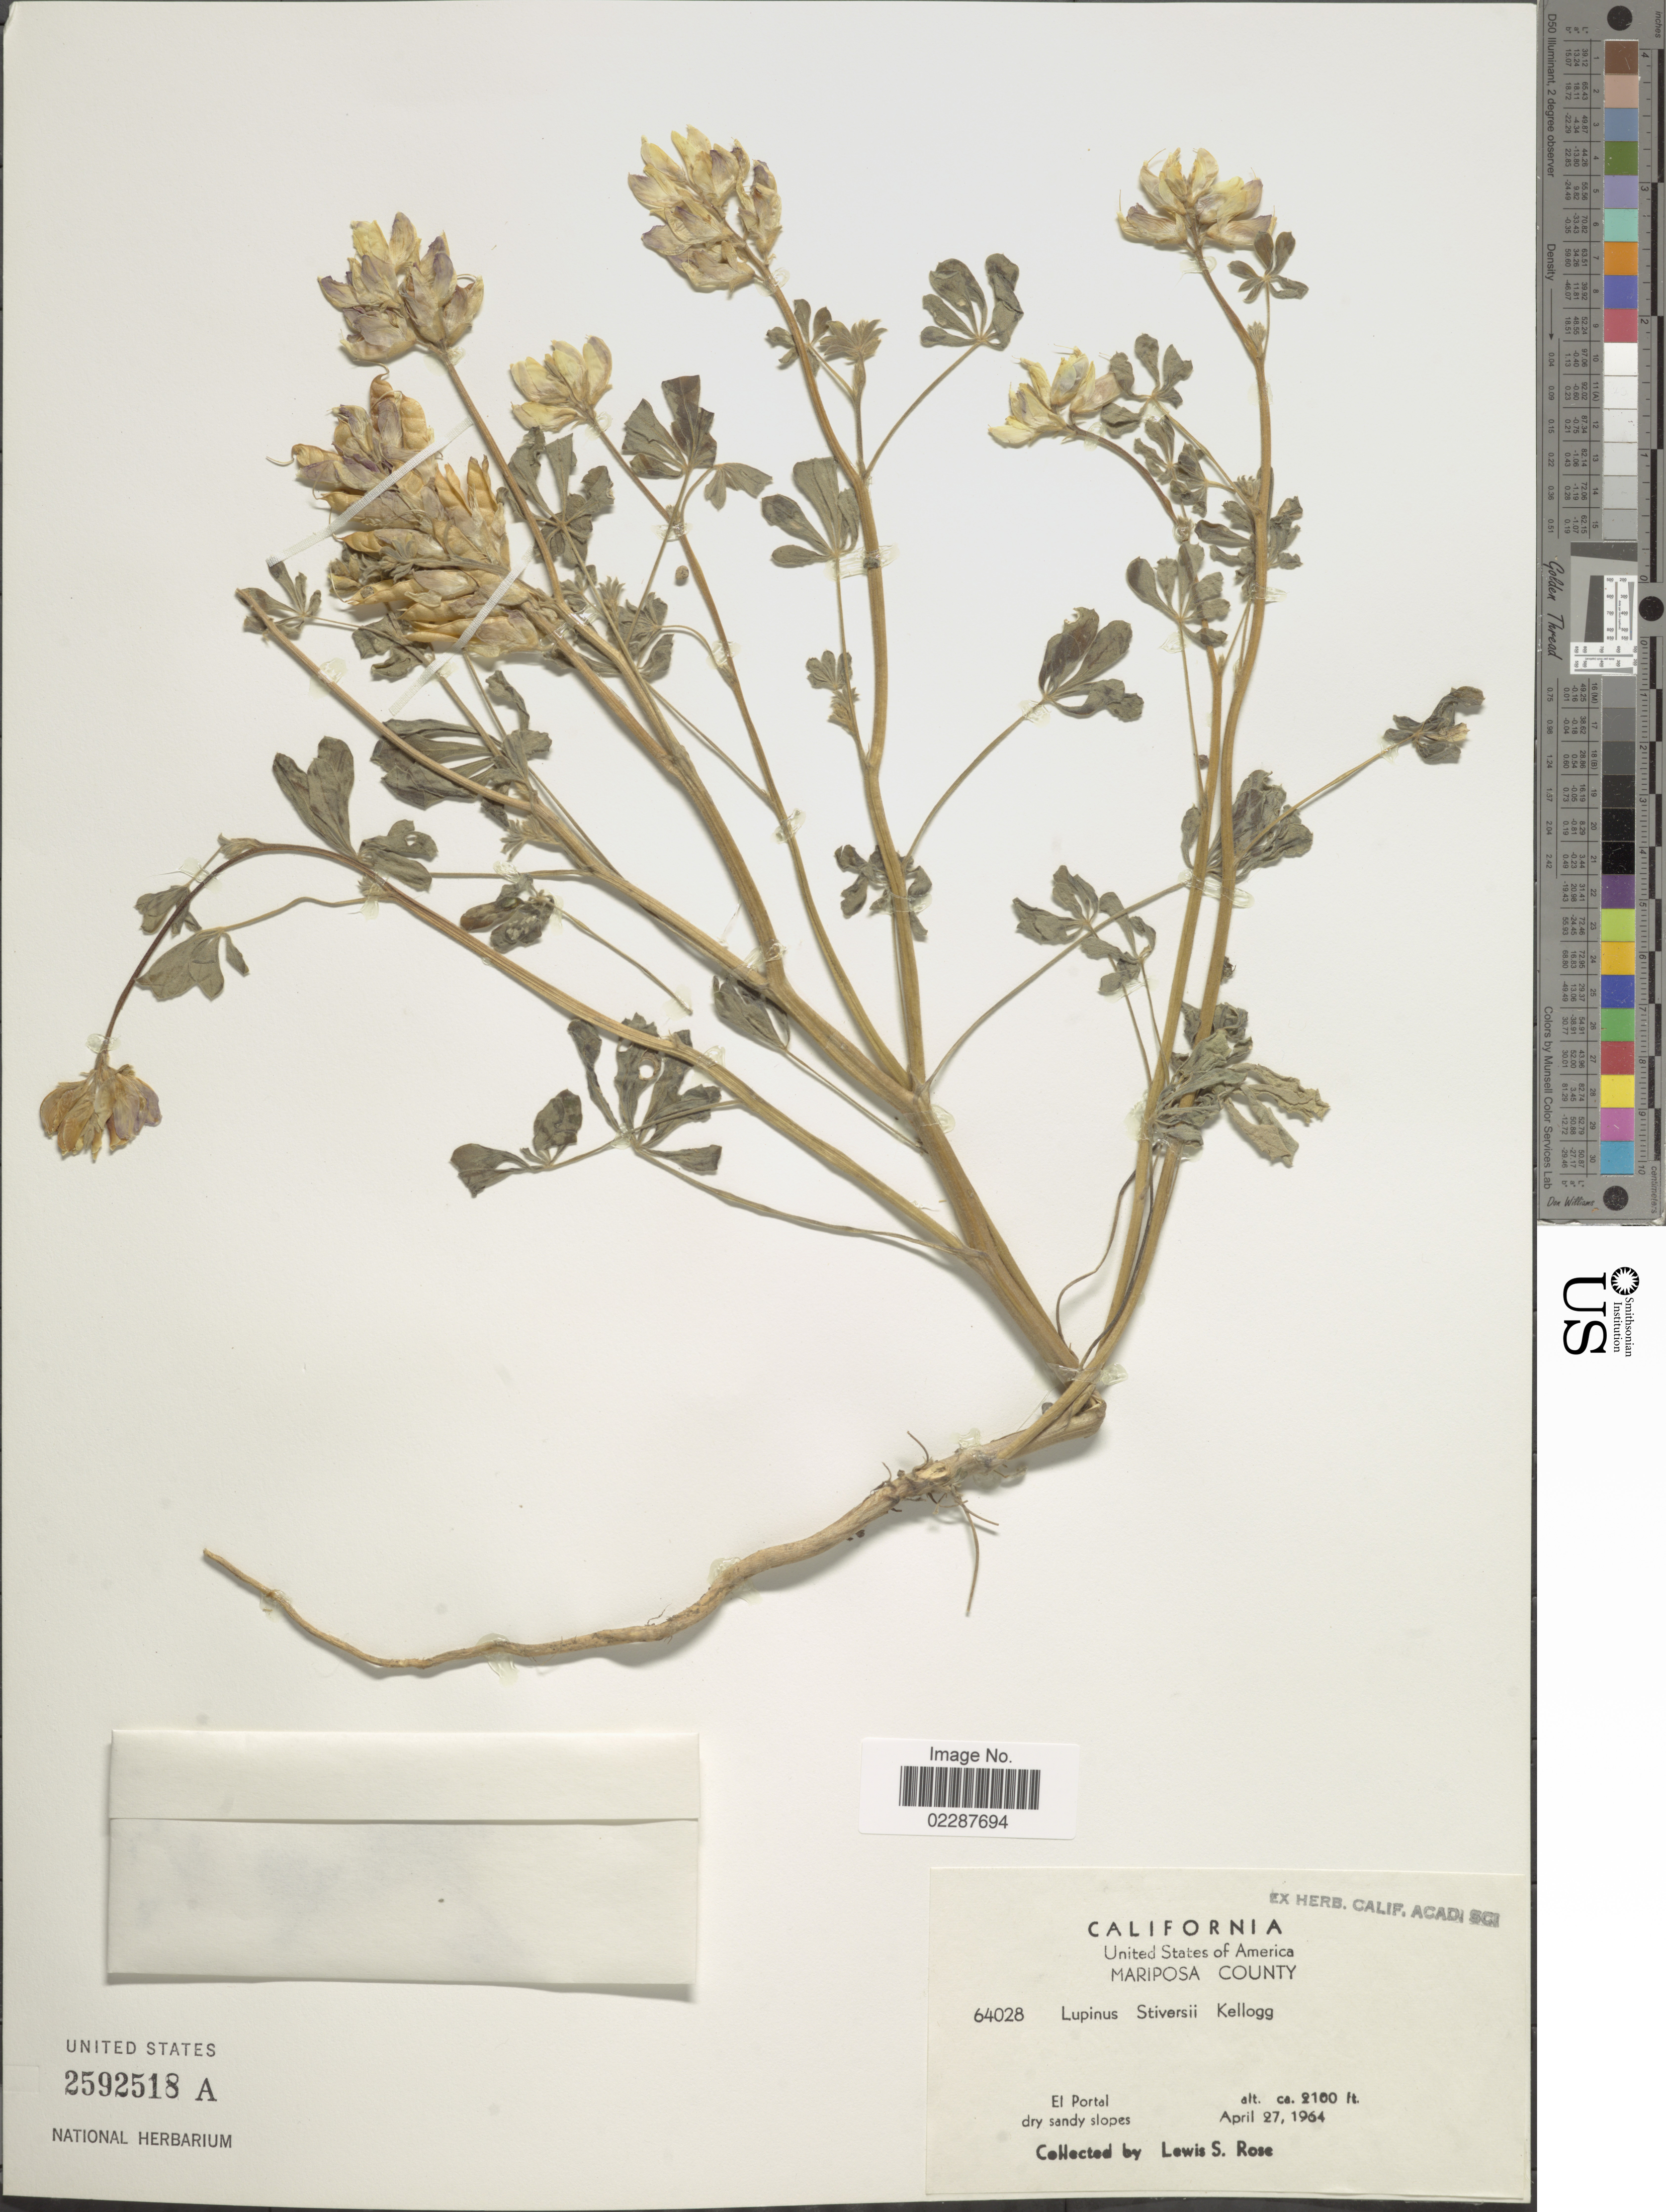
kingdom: Plantae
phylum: Tracheophyta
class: Magnoliopsida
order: Fabales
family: Fabaceae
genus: Lupinus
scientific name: Lupinus stiversii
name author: Kellogg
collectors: L. S. Rose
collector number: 64028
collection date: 1964-04-27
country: United States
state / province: California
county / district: Mariposa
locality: Mariposa County, El Portal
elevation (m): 640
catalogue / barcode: US 2592518A